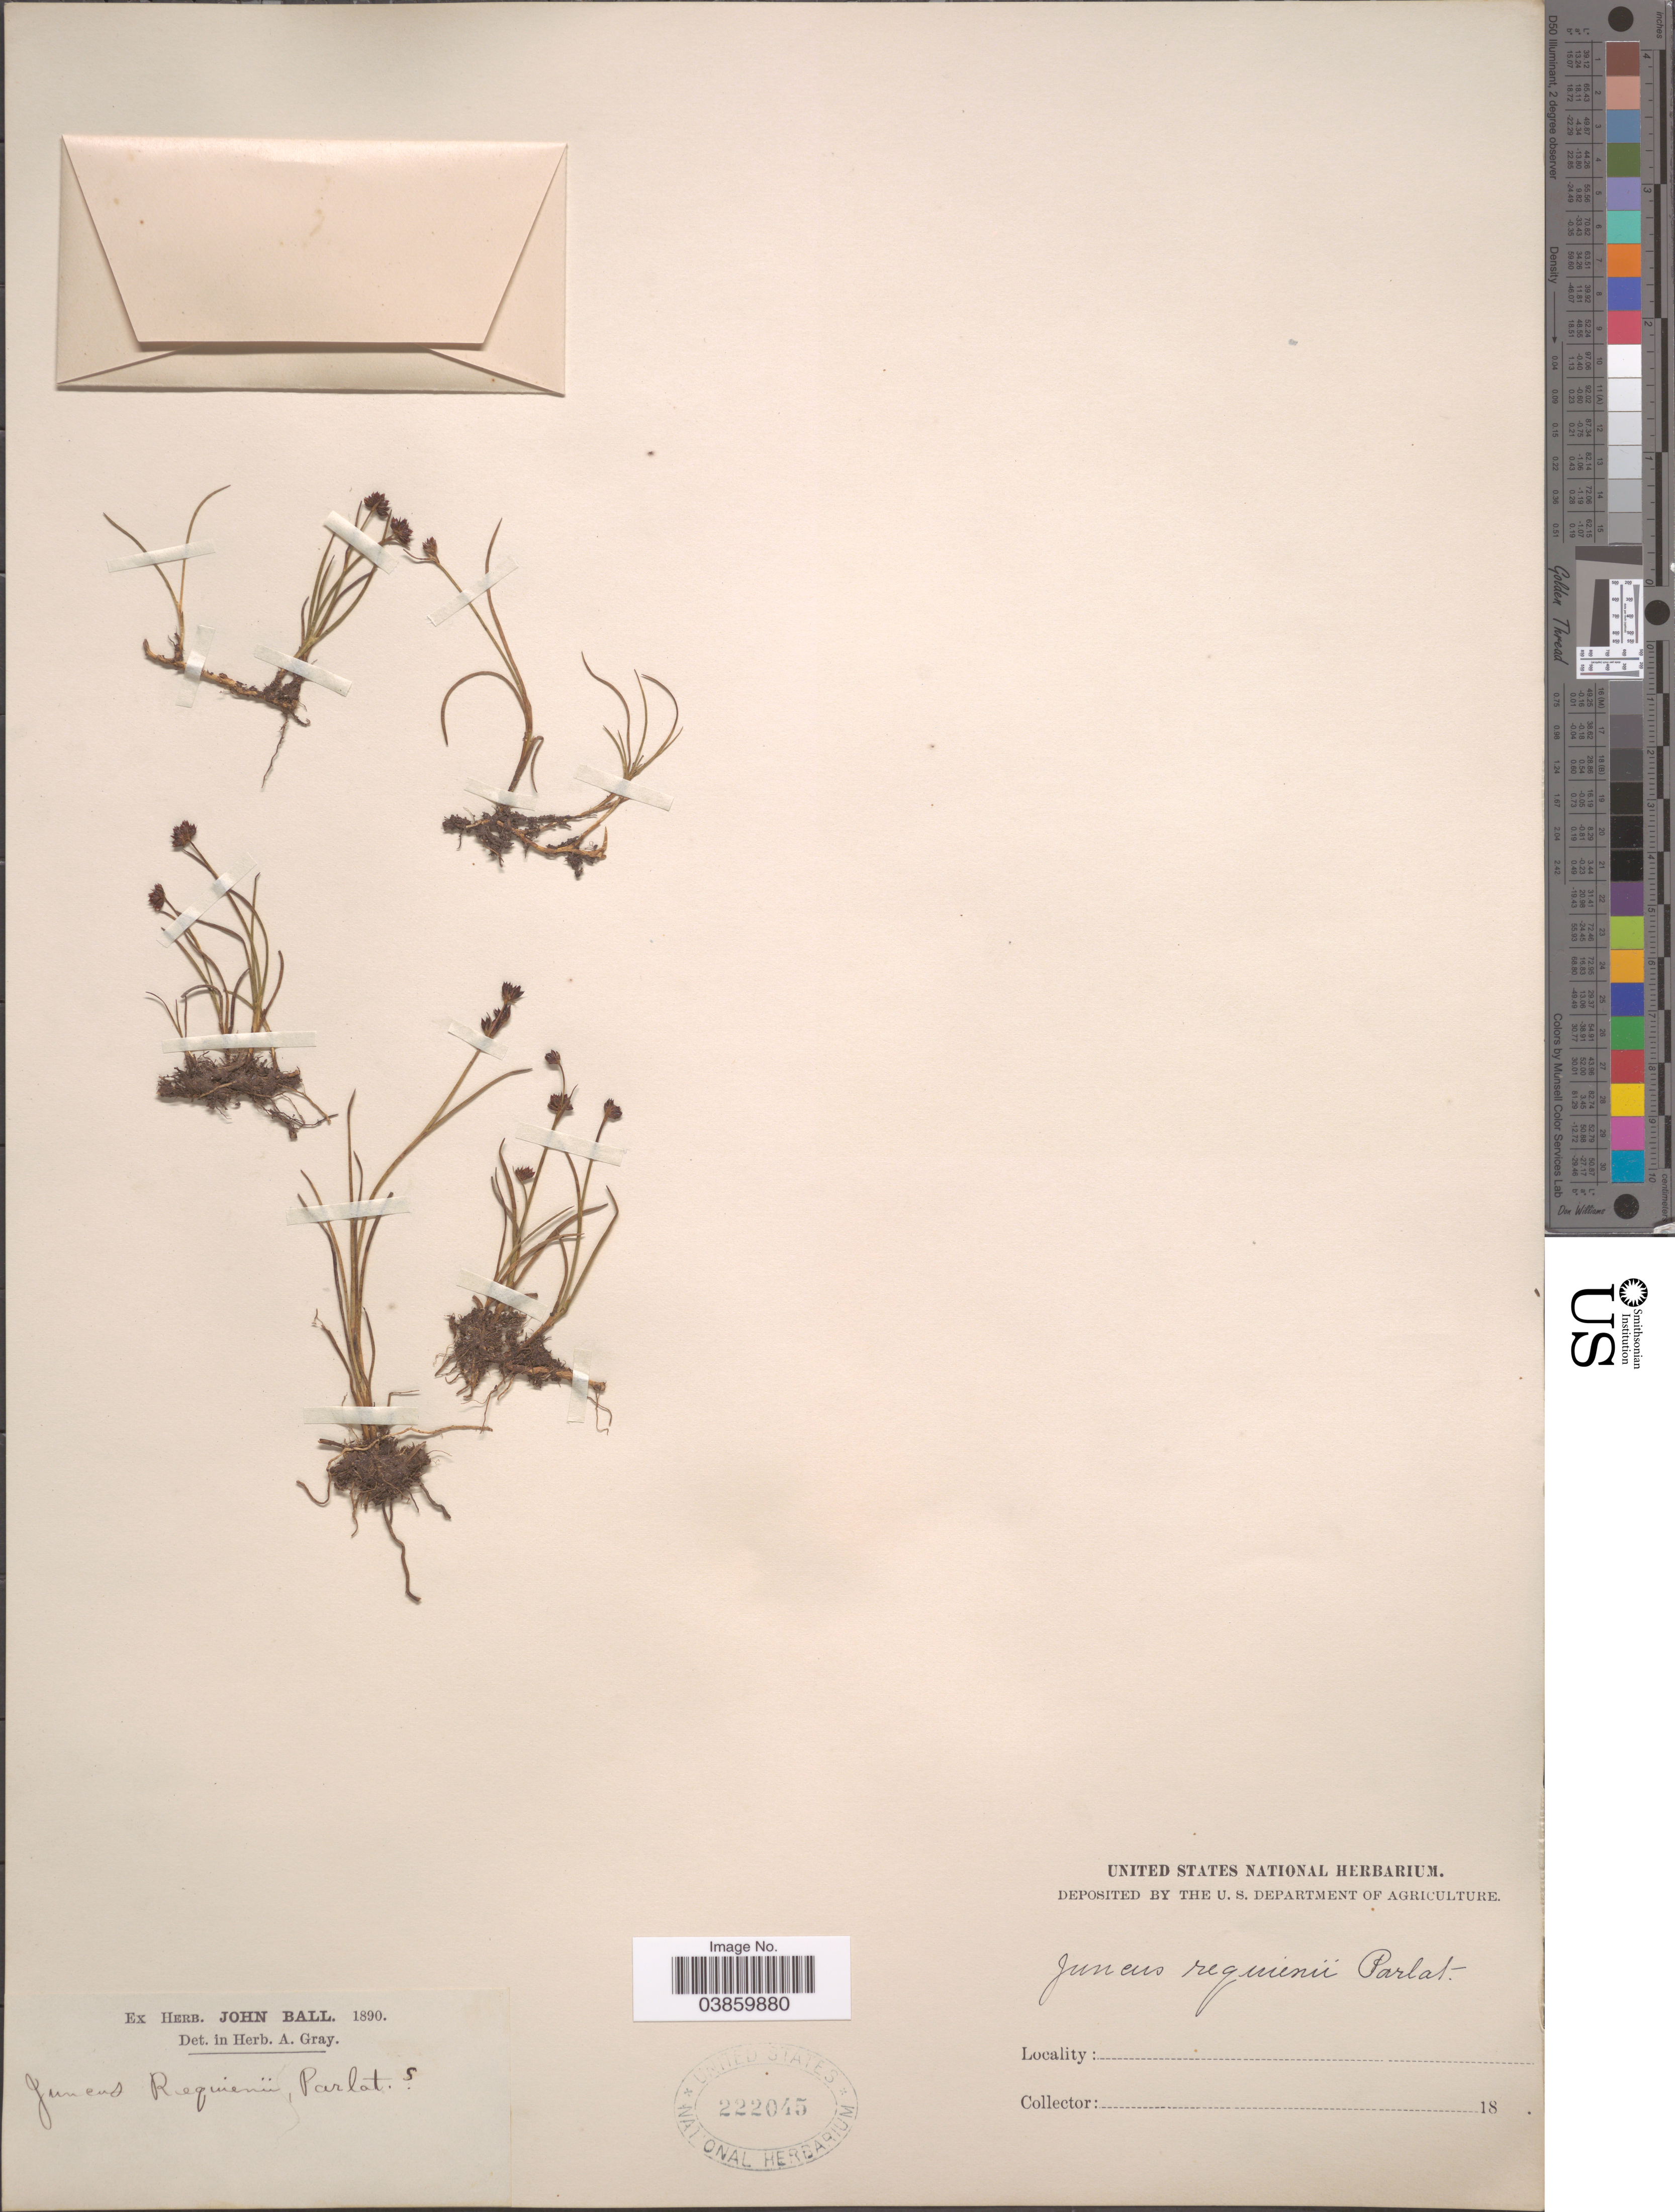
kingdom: Plantae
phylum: Tracheophyta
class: Liliopsida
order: Poales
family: Juncaceae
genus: Juncus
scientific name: Juncus alpinus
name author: Vill.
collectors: ex herb. John Ball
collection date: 1890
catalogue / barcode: US 222045